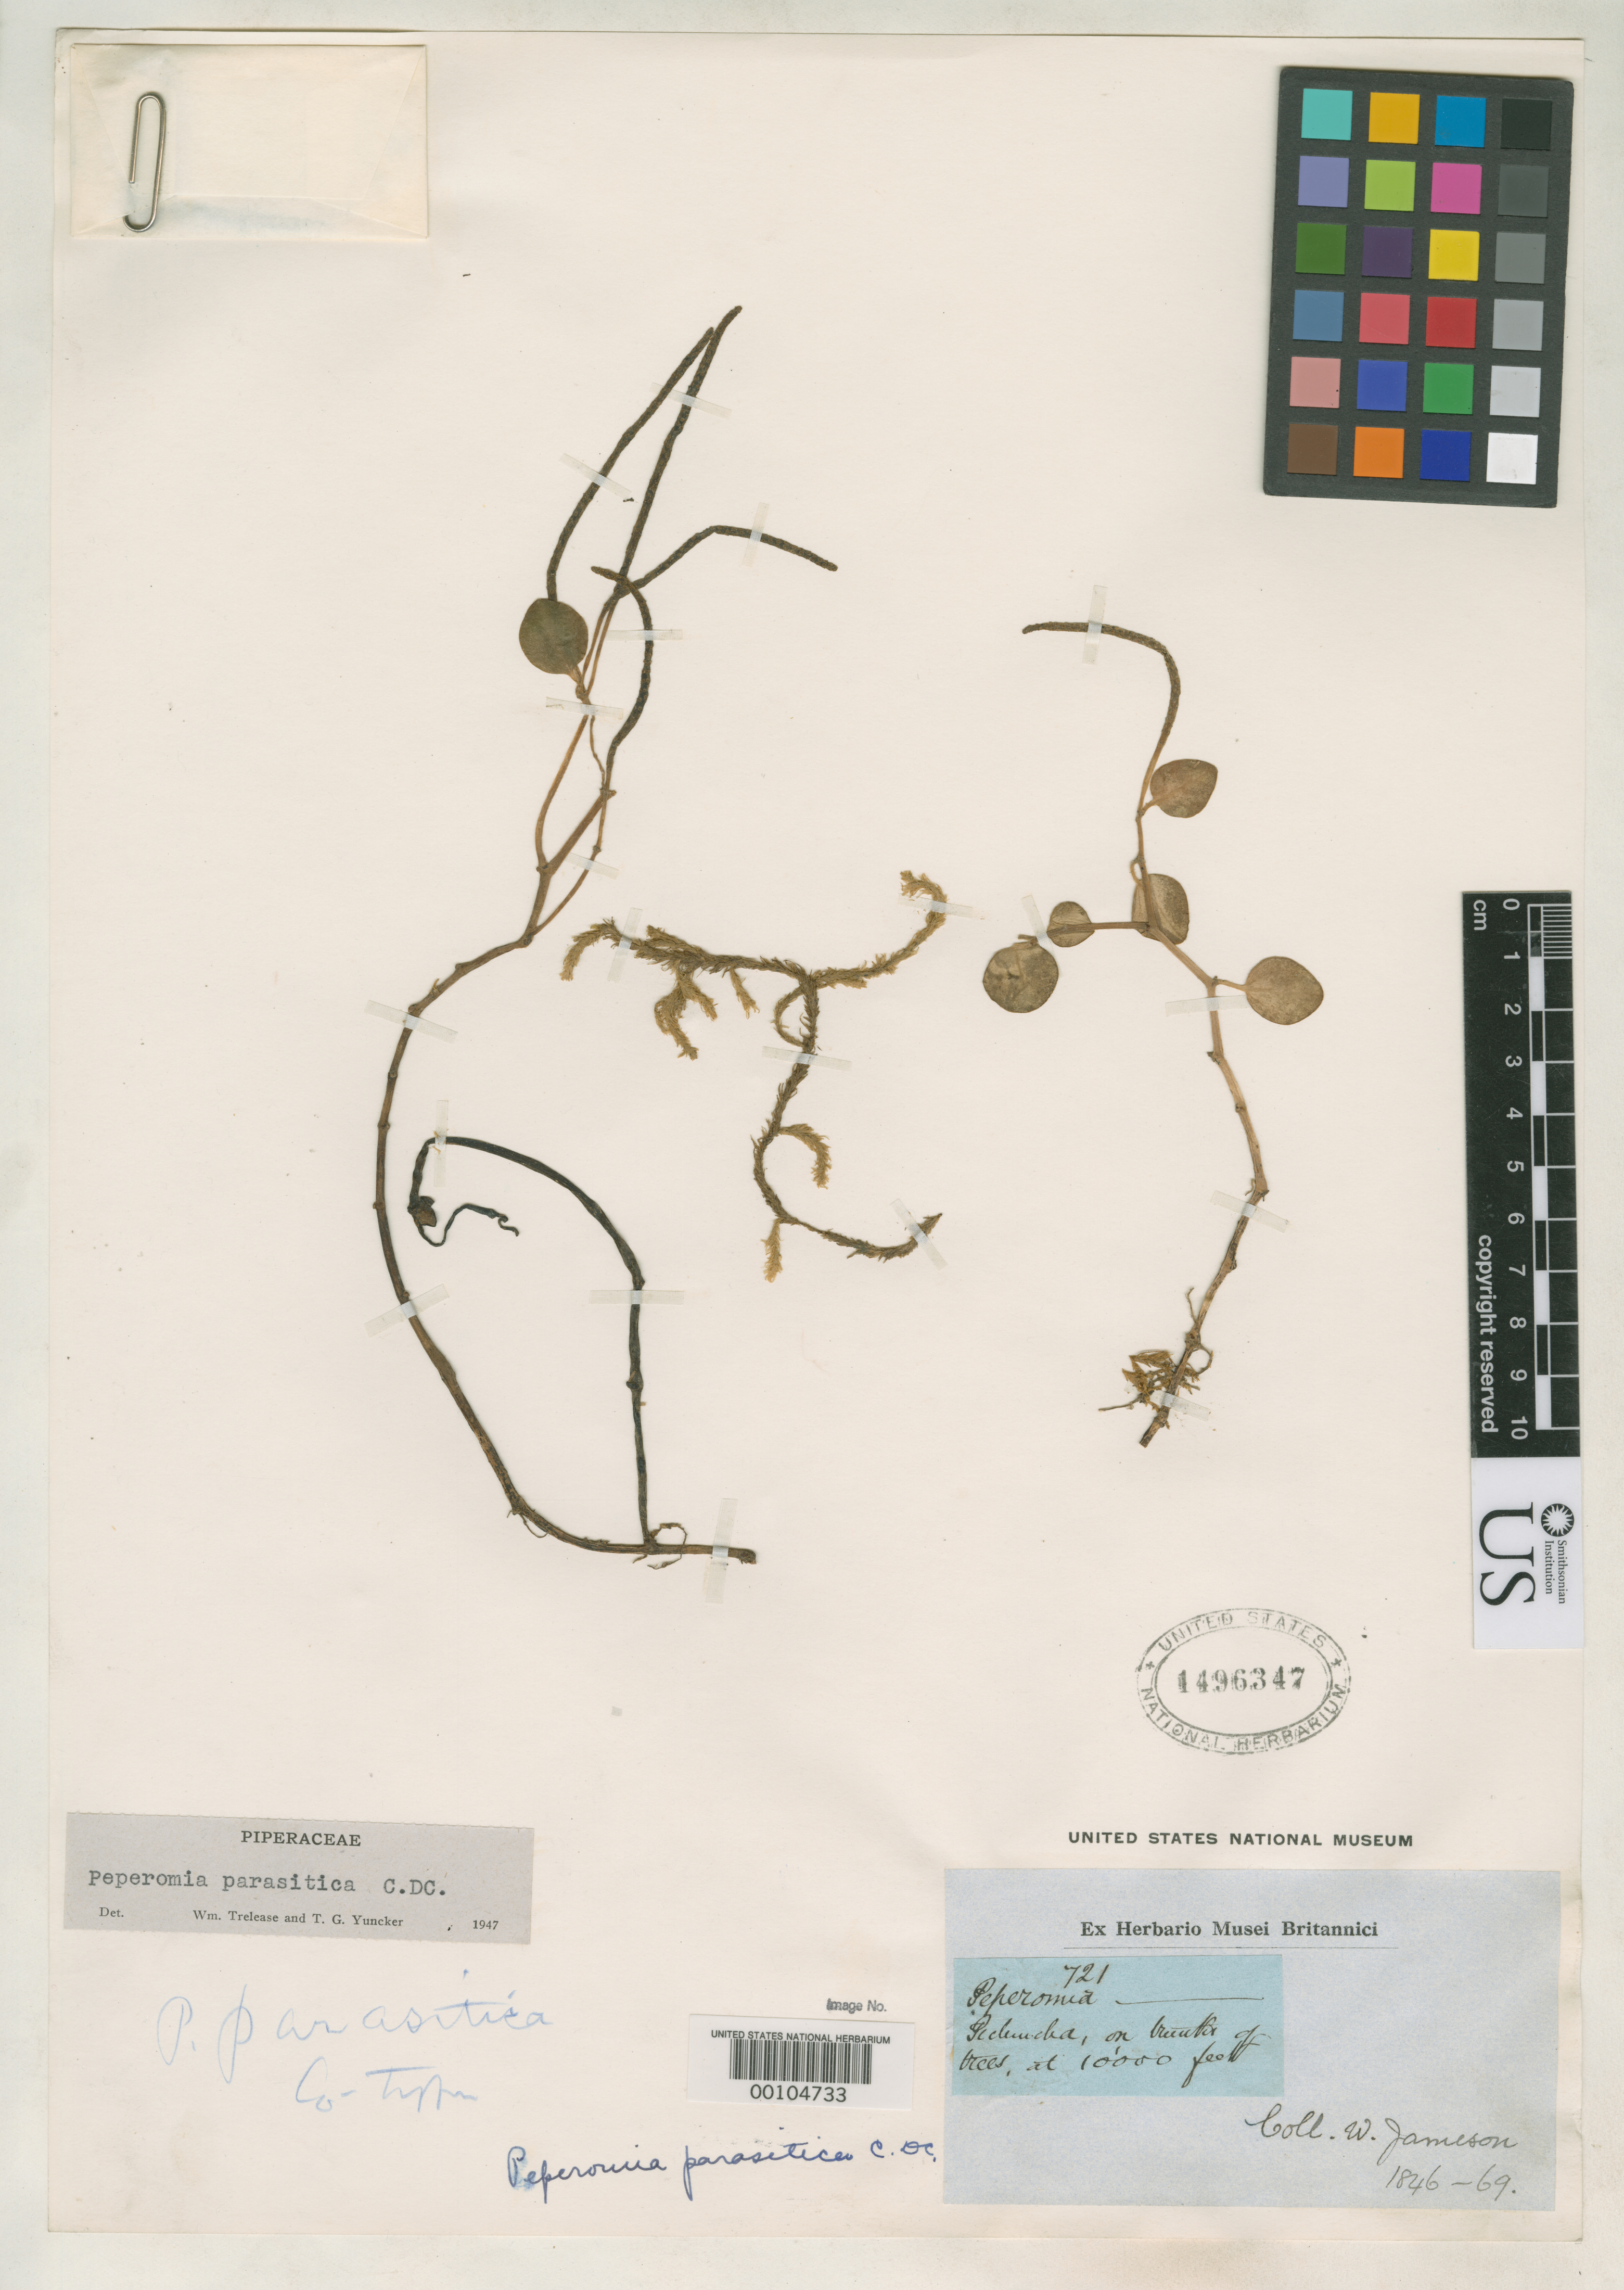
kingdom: Plantae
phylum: Tracheophyta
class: Magnoliopsida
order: Piperales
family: Piperaceae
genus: Peperomia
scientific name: Peperomia parasitica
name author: C. DC. in DC.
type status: Isotype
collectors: W. Jameson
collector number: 721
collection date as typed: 1846 to -- --- 1869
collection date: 1846/1869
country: Ecuador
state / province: Pichincha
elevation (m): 3048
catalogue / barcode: US 1496347